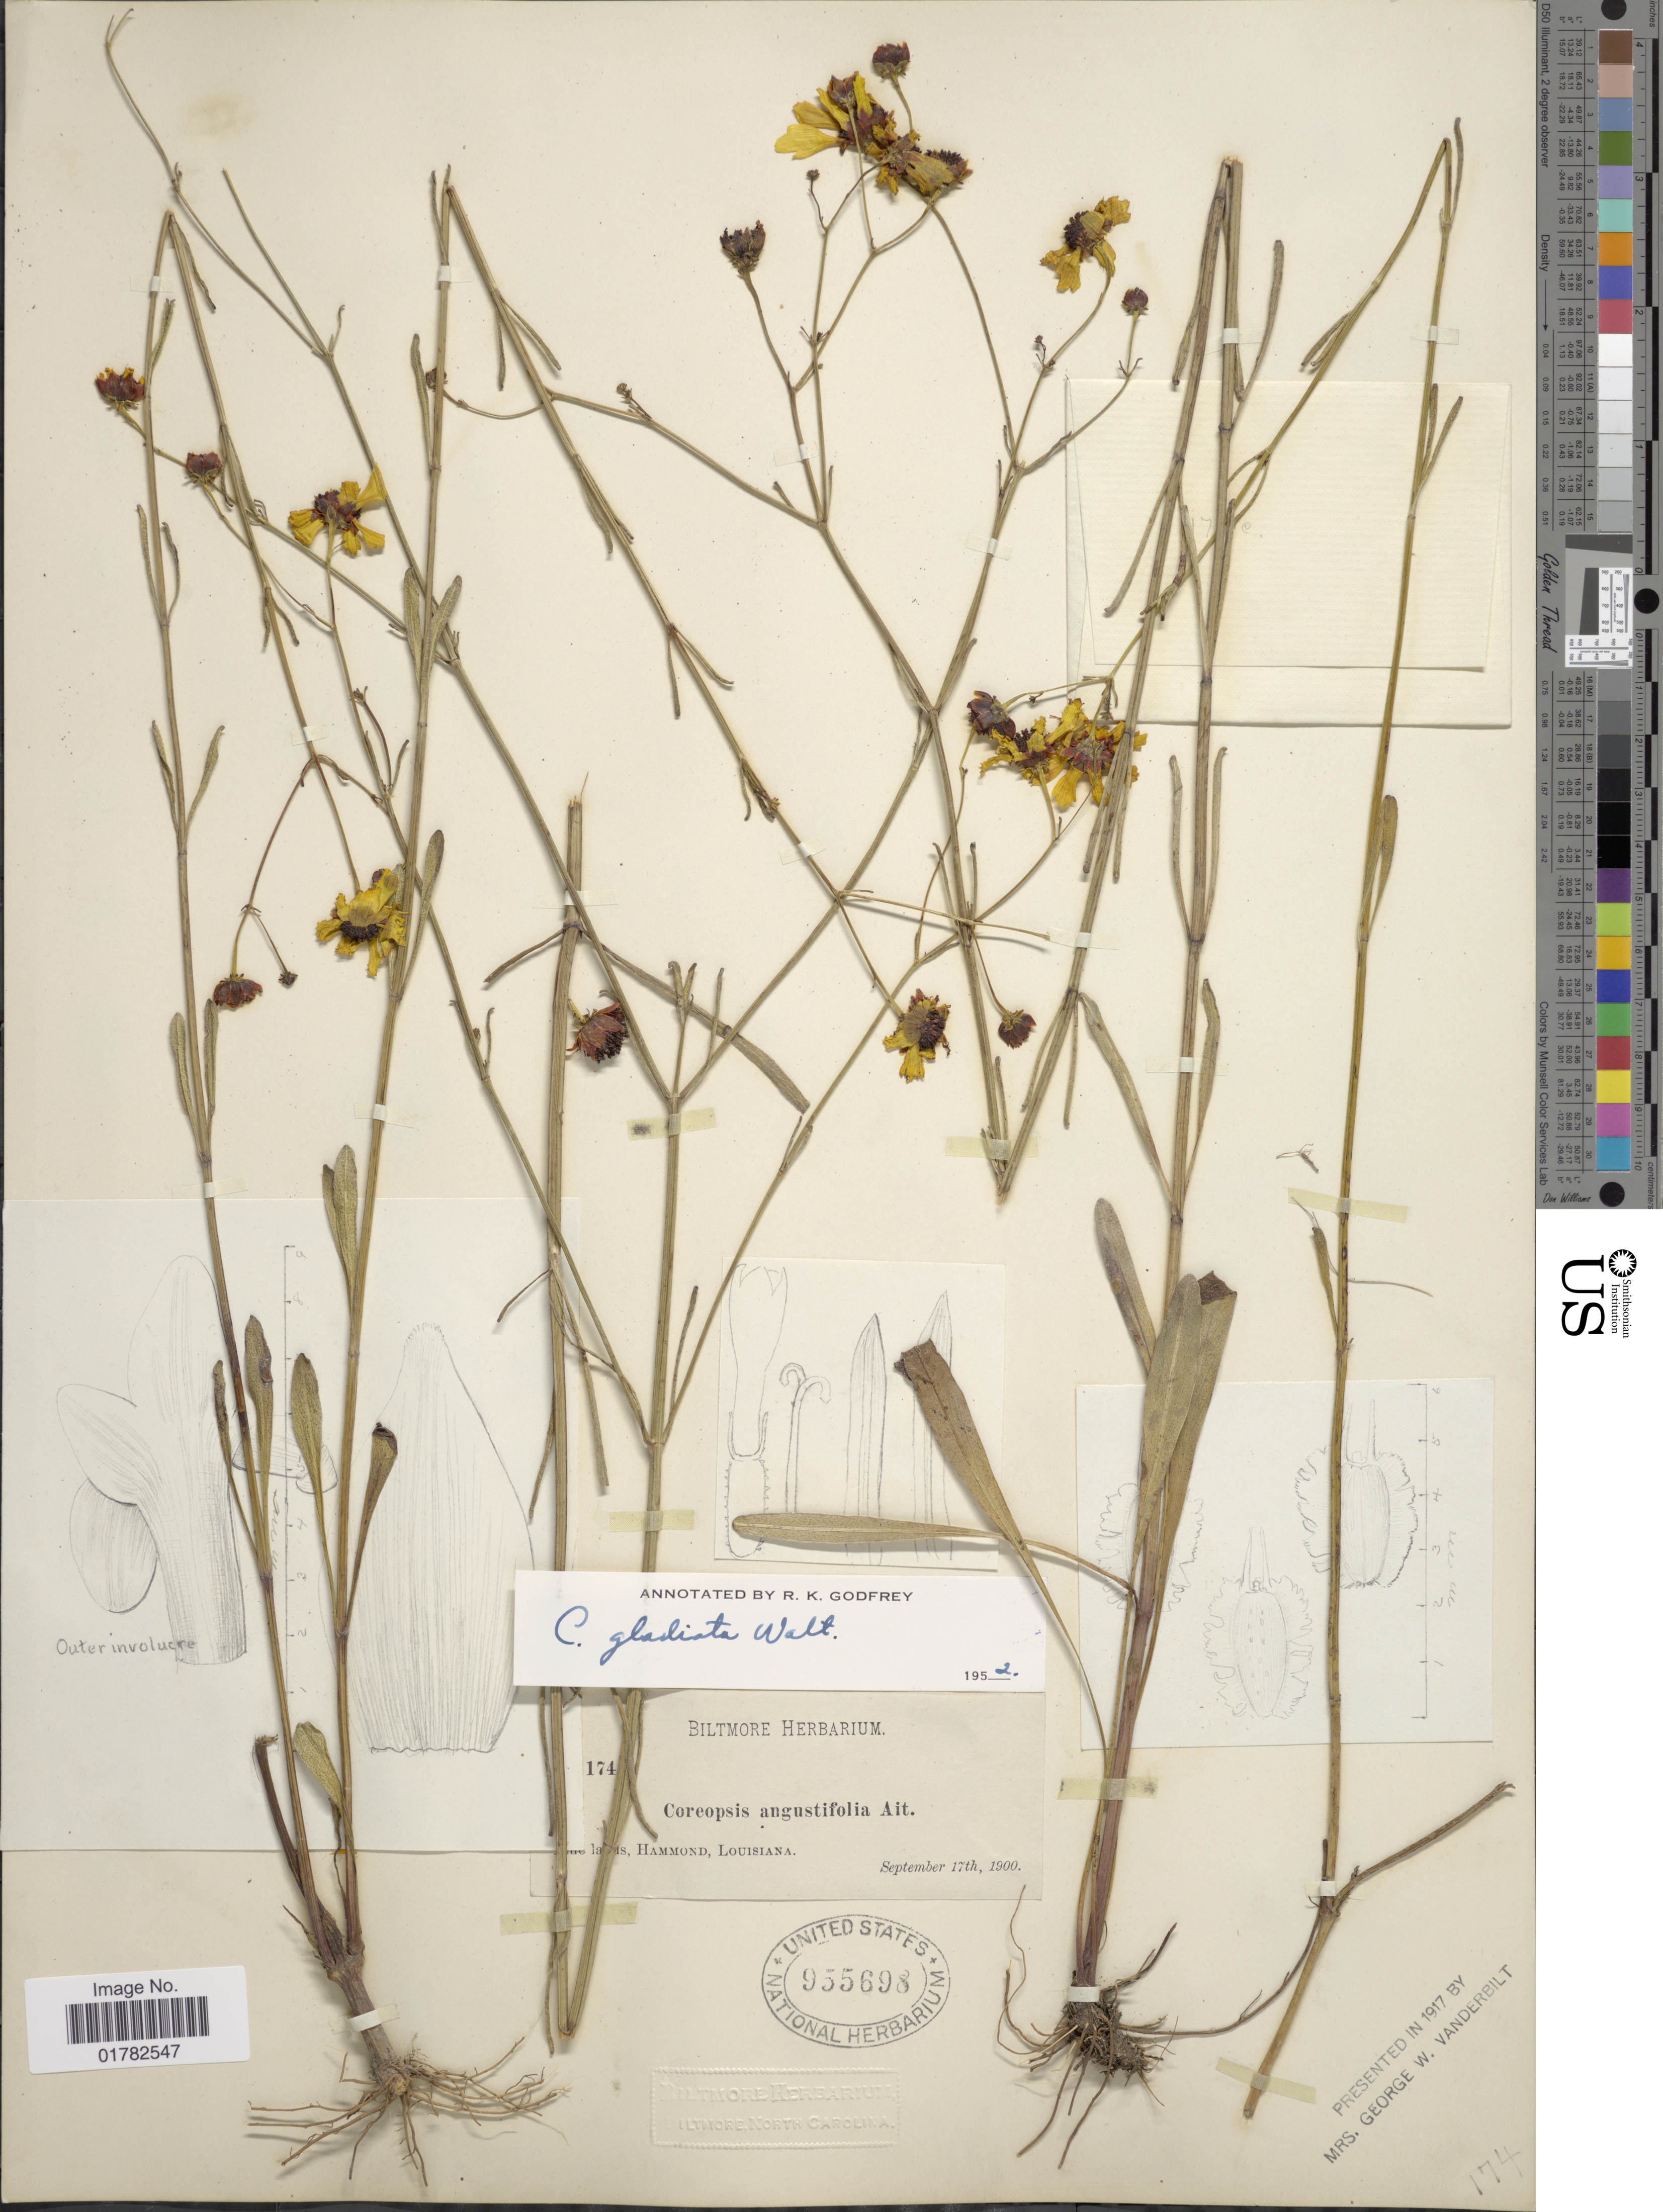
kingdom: Plantae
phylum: Tracheophyta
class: Magnoliopsida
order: Asterales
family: Asteraceae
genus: Coreopsis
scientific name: Coreopsis gladiata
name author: Walter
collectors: ex herb. Biltmore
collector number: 174!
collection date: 1900-09-17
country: United States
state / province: Louisiana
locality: Hammond.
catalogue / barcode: US 955698